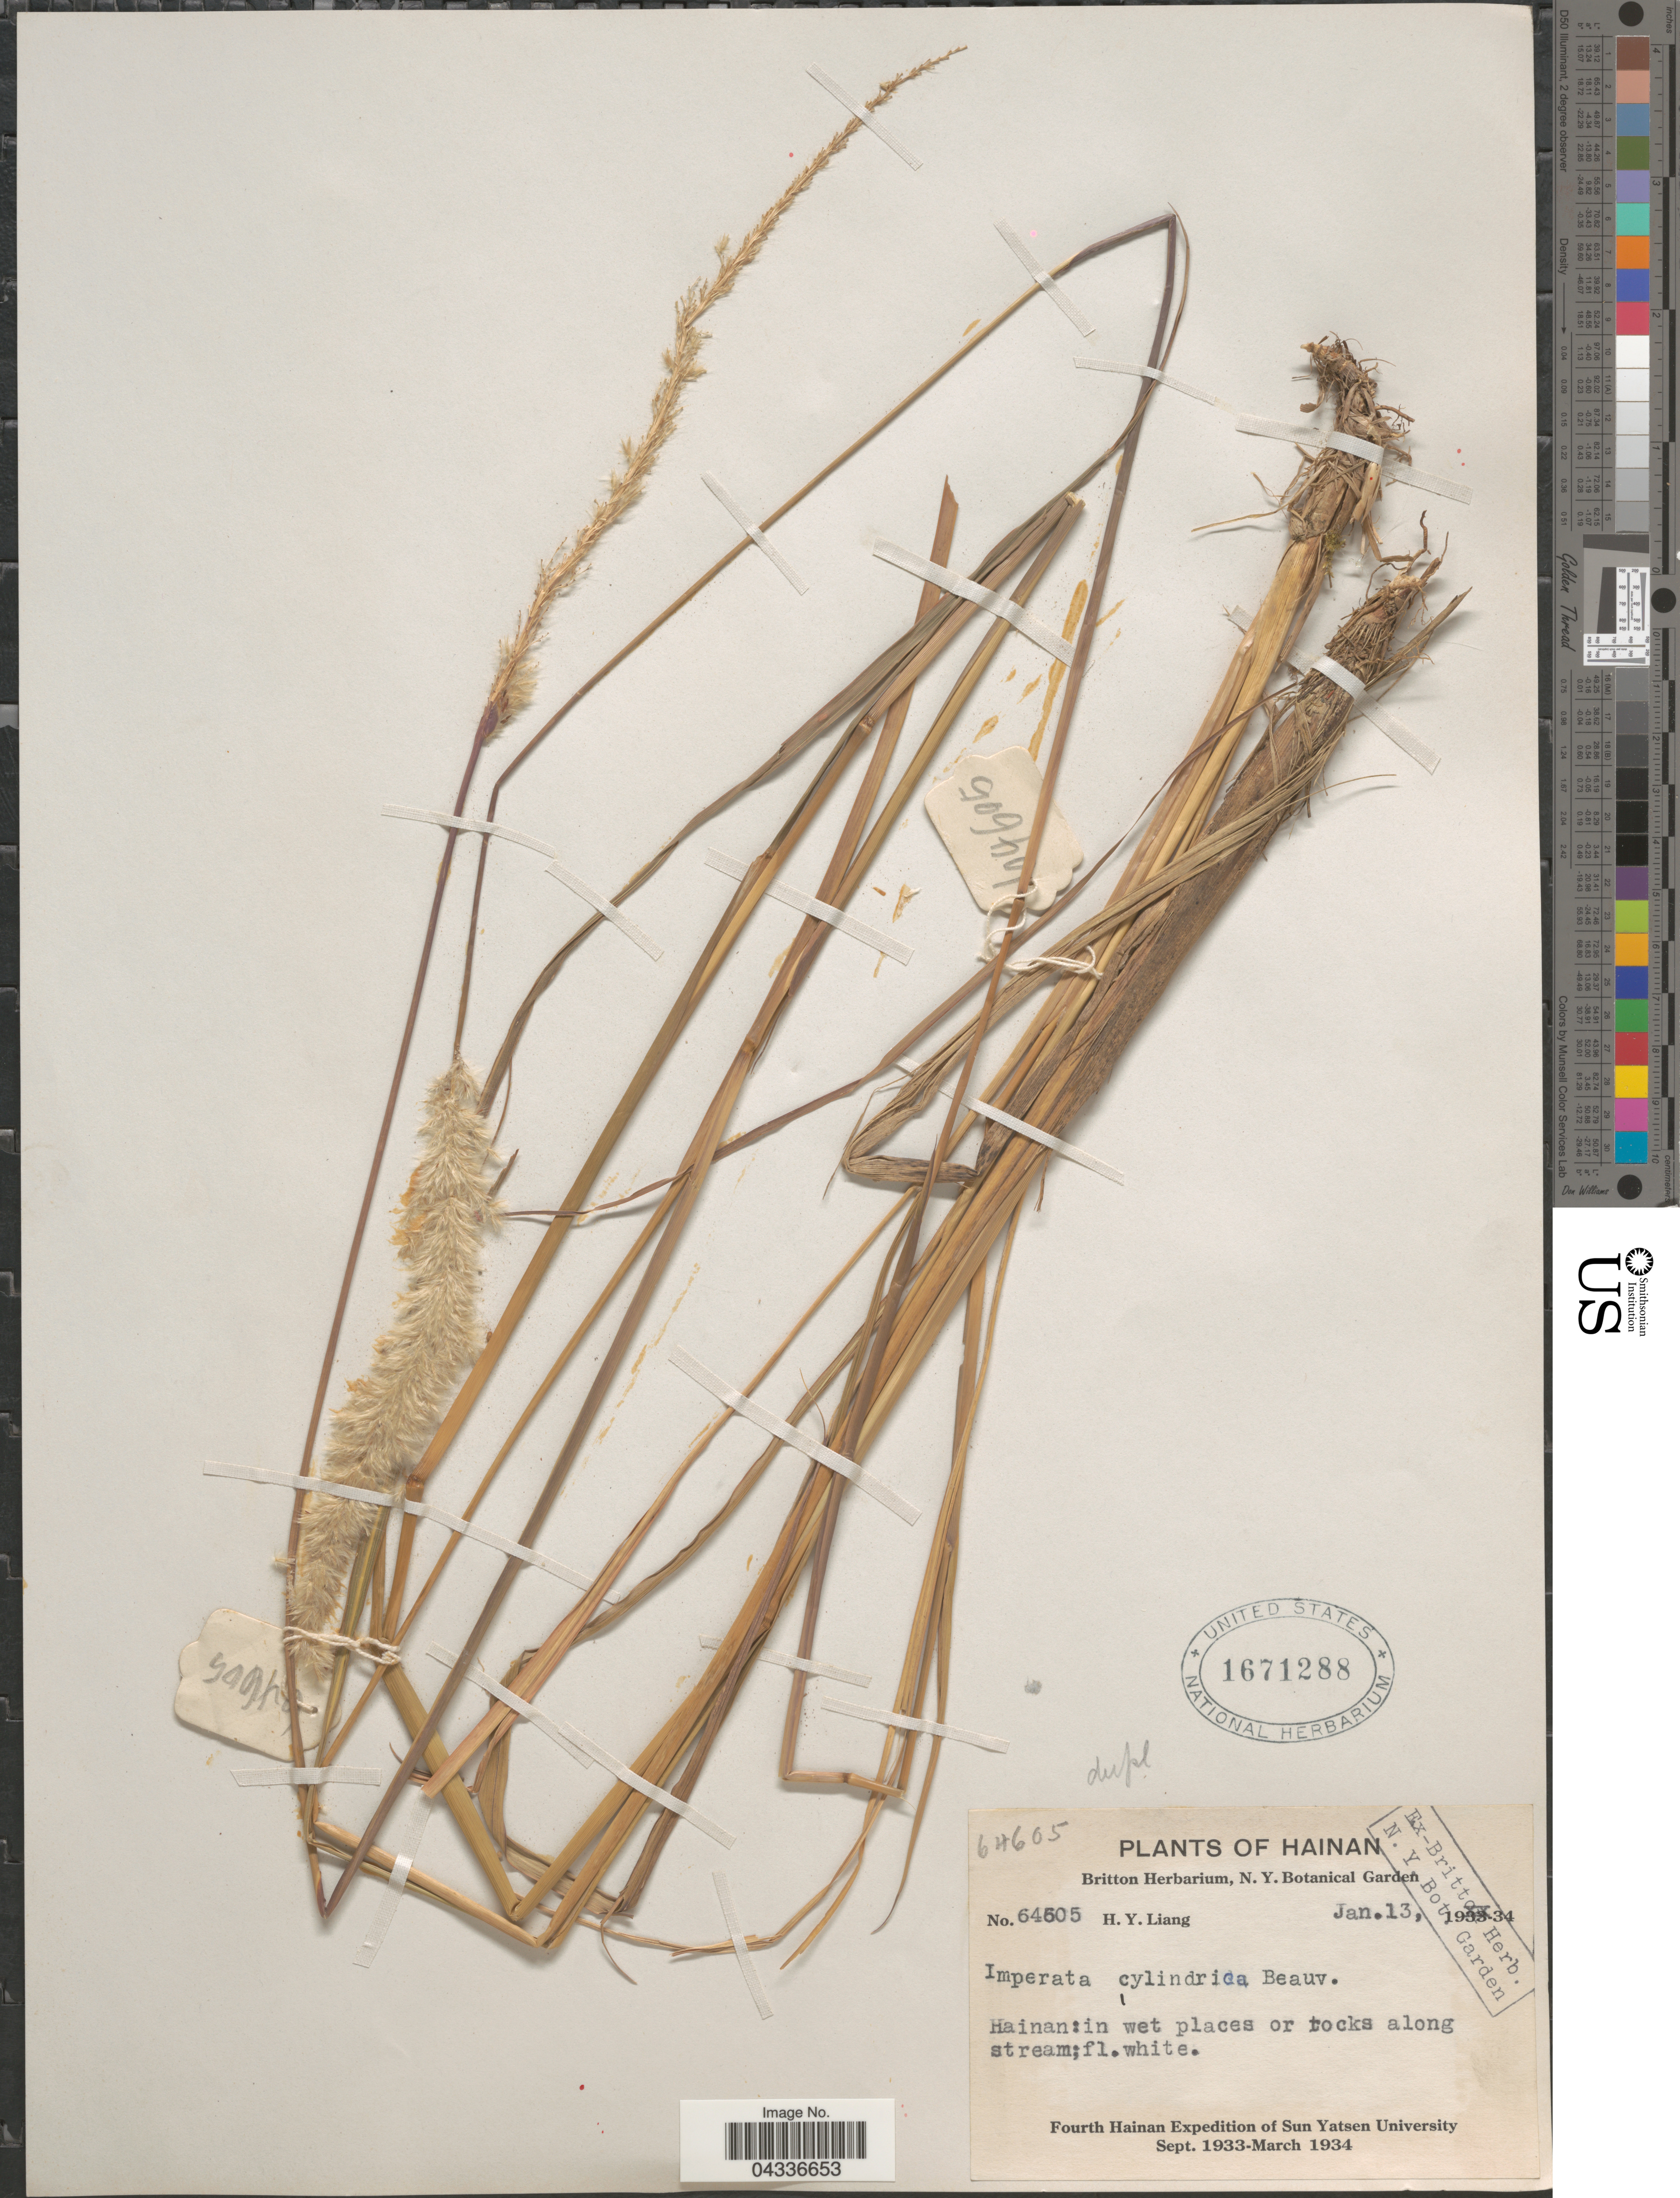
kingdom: Plantae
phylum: Tracheophyta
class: Liliopsida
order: Poales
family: Poaceae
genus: Imperata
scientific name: Imperata cylindrica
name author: (L.) P. Beauv.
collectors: H. Y. Liang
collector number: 64605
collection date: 1934-01-13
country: China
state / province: Hainan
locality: Fourth Hainan Expedition of Sun Yatsen University Sept. 1933-March 1934.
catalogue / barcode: US 1671288